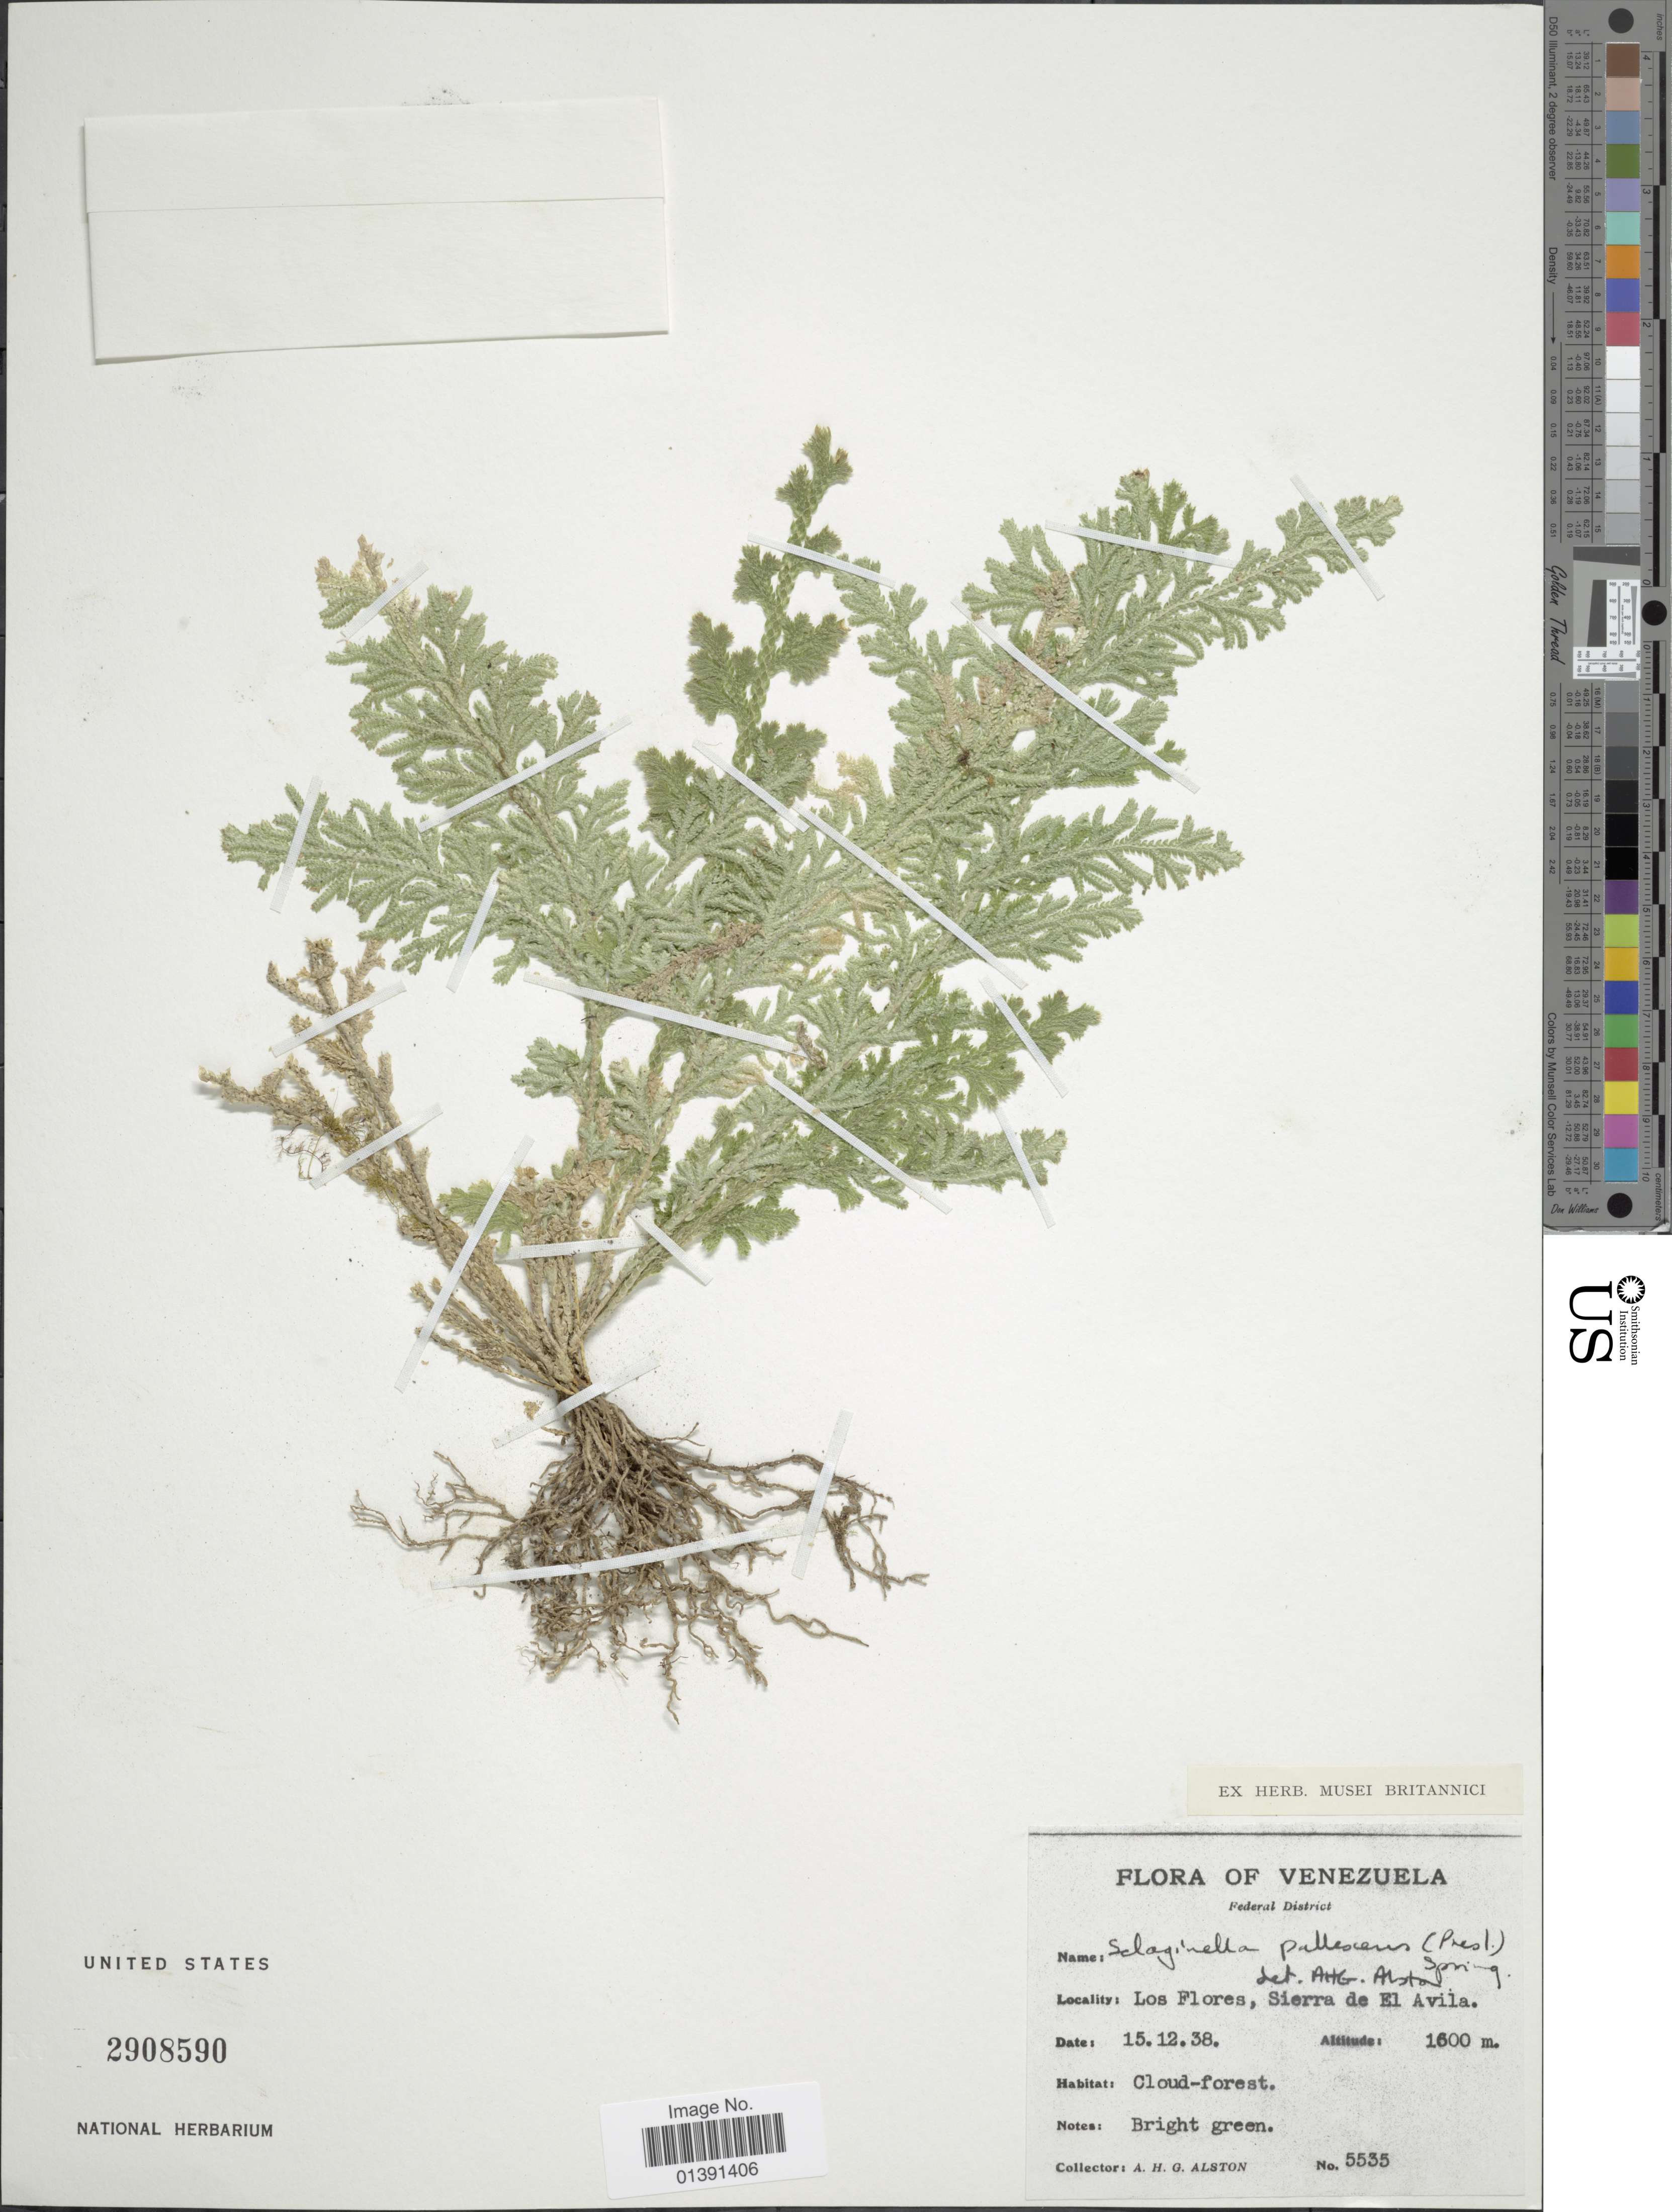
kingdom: Plantae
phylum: Tracheophyta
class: Lycopodiopsida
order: Selaginellales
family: Selaginellaceae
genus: Selaginella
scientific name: Selaginella pallescens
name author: (C. Presl) Spring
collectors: A. H. Alston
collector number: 5535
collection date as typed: Transcribed d/m/y: 15/12/38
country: Venezuela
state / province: Miranda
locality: Federal District, Los Flores, Sierra de El Avila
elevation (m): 1600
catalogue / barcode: US 2908590